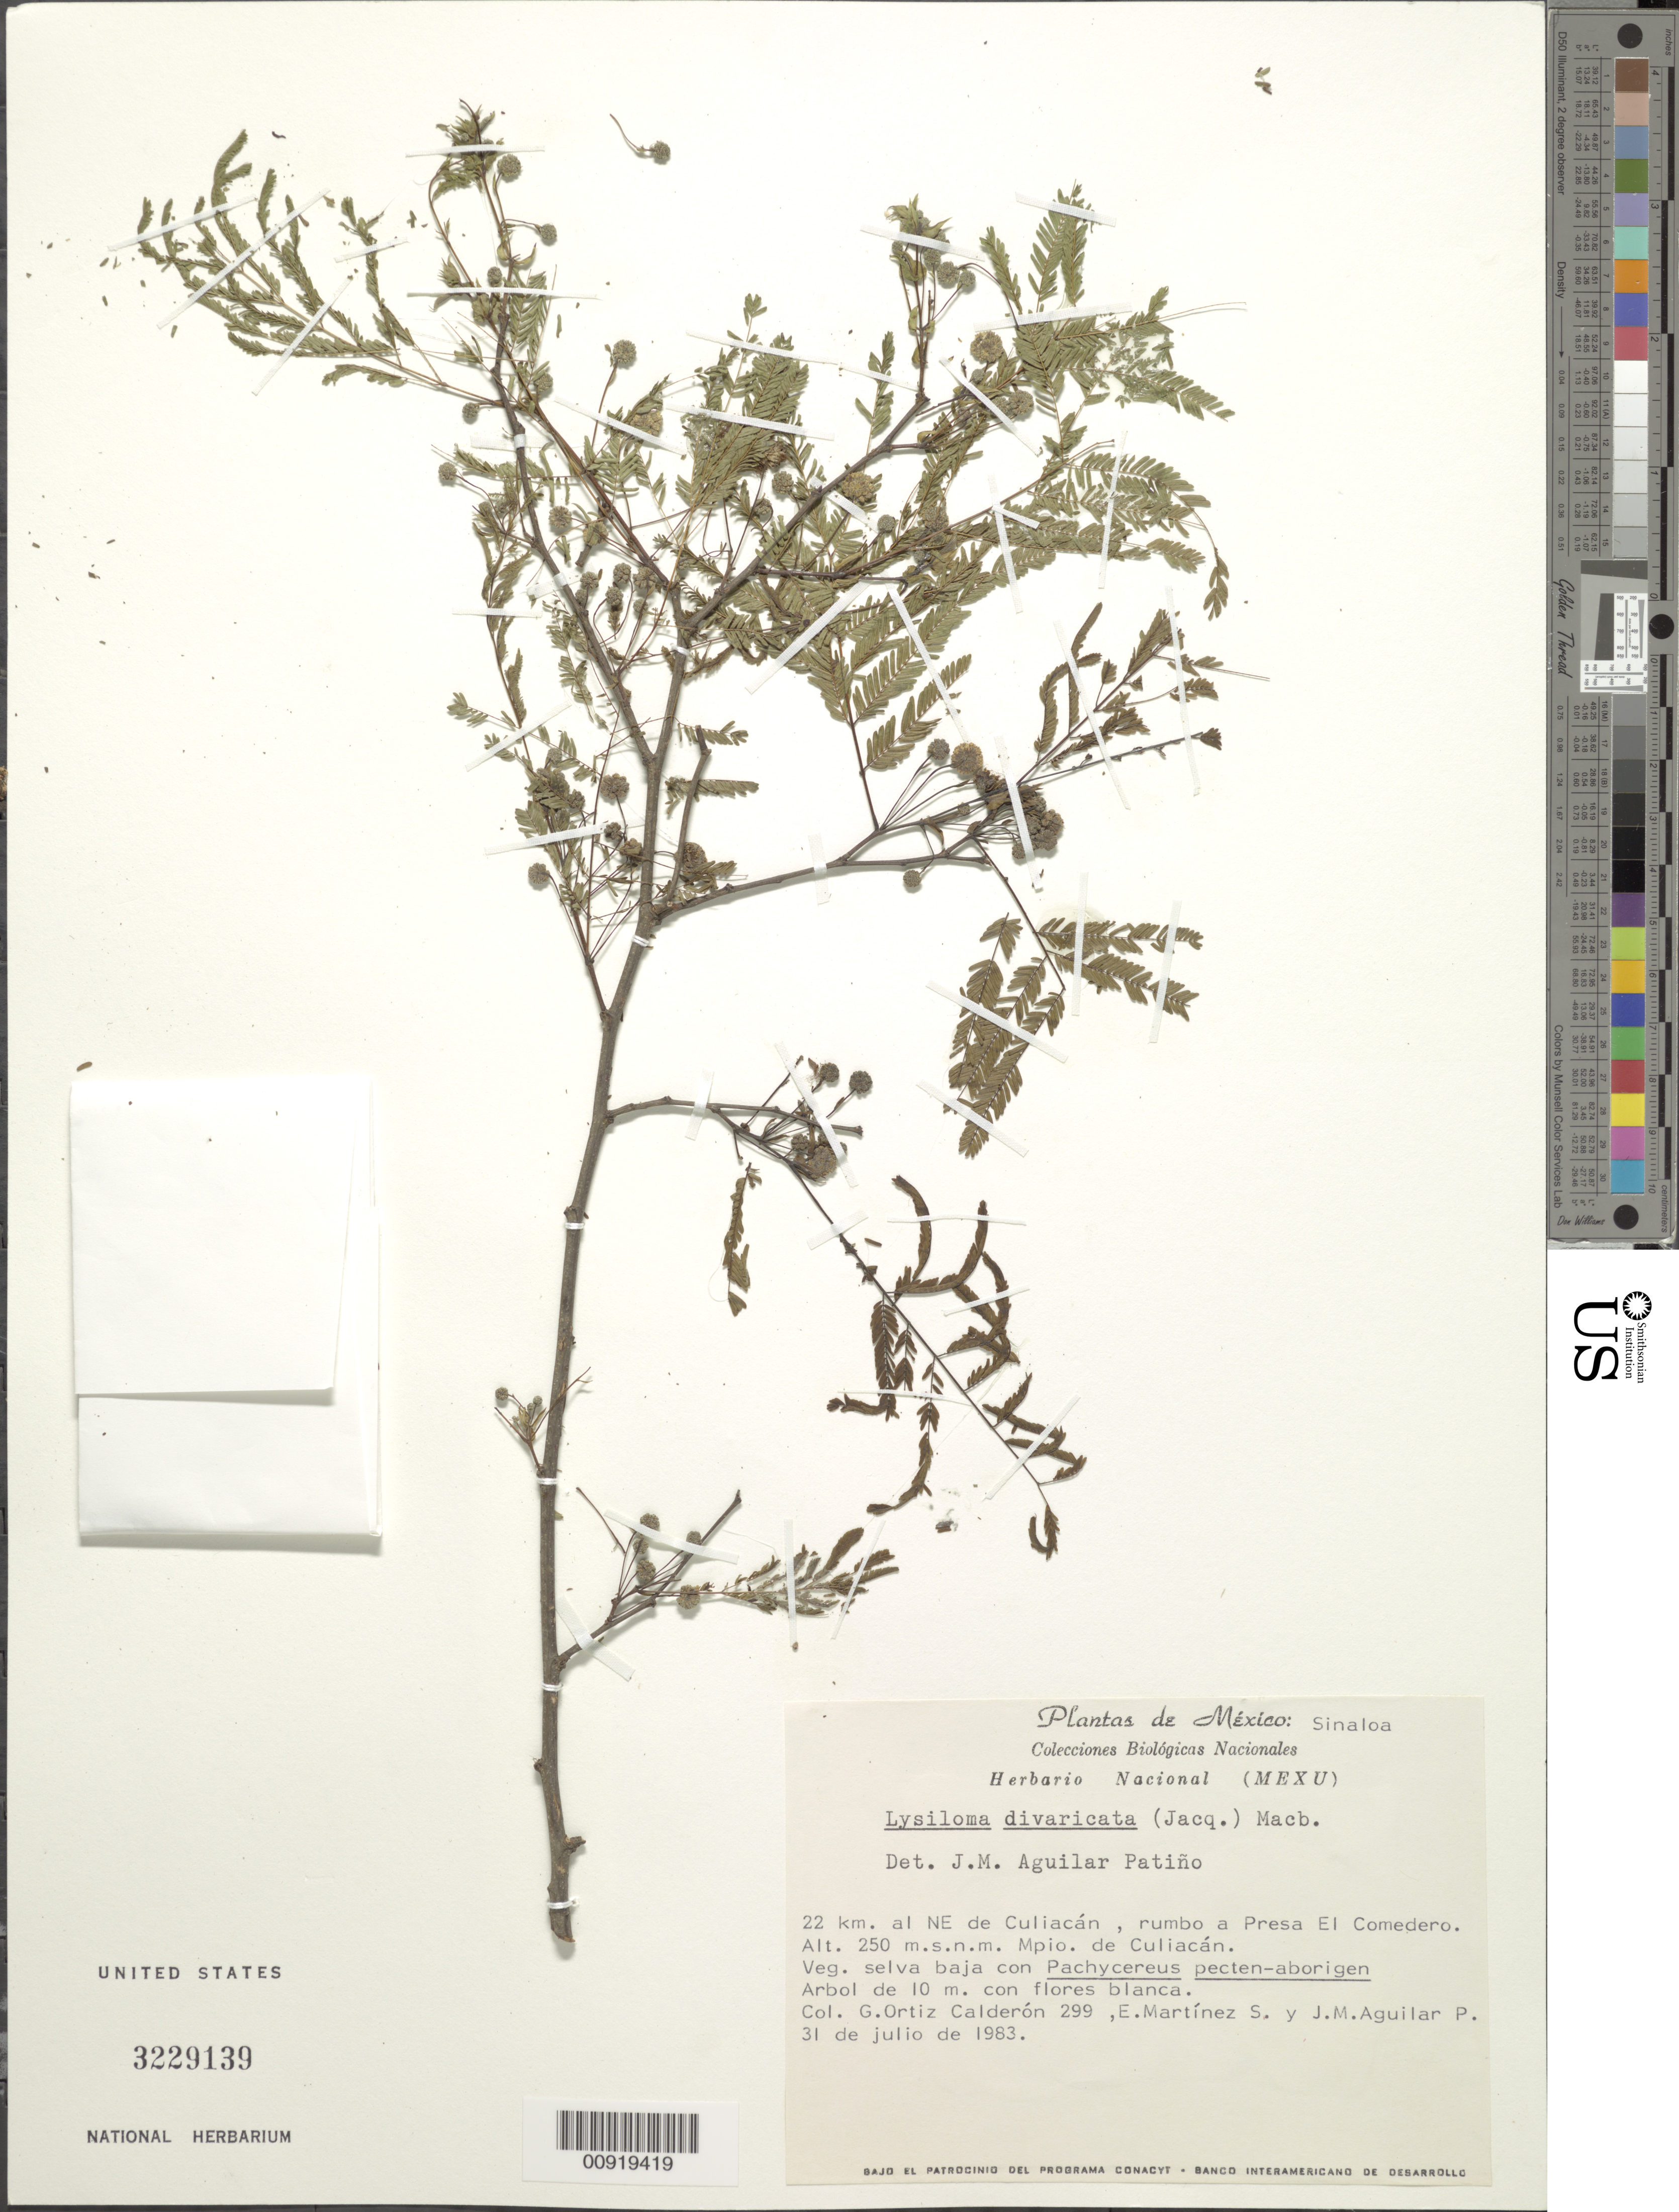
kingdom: Plantae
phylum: Tracheophyta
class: Magnoliopsida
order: Fabales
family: Fabaceae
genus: Lysiloma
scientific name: Lysiloma divaricatum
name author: (Jacq.) J.F. Macbr.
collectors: Ortíz C., G., E. M. Martínez S. & Aguilar P., J. M.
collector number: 299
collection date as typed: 31 Jul 1983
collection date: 1983-07-31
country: Mexico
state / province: Sinaloa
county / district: Culiacán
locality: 22 km. al NE de Culiacán, rumbo a Presa El Comedero. Mpio. De Culiacán, Sinaloa.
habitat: Selva baja con Pachycereus pecten - aborigen.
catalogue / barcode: US 3229139